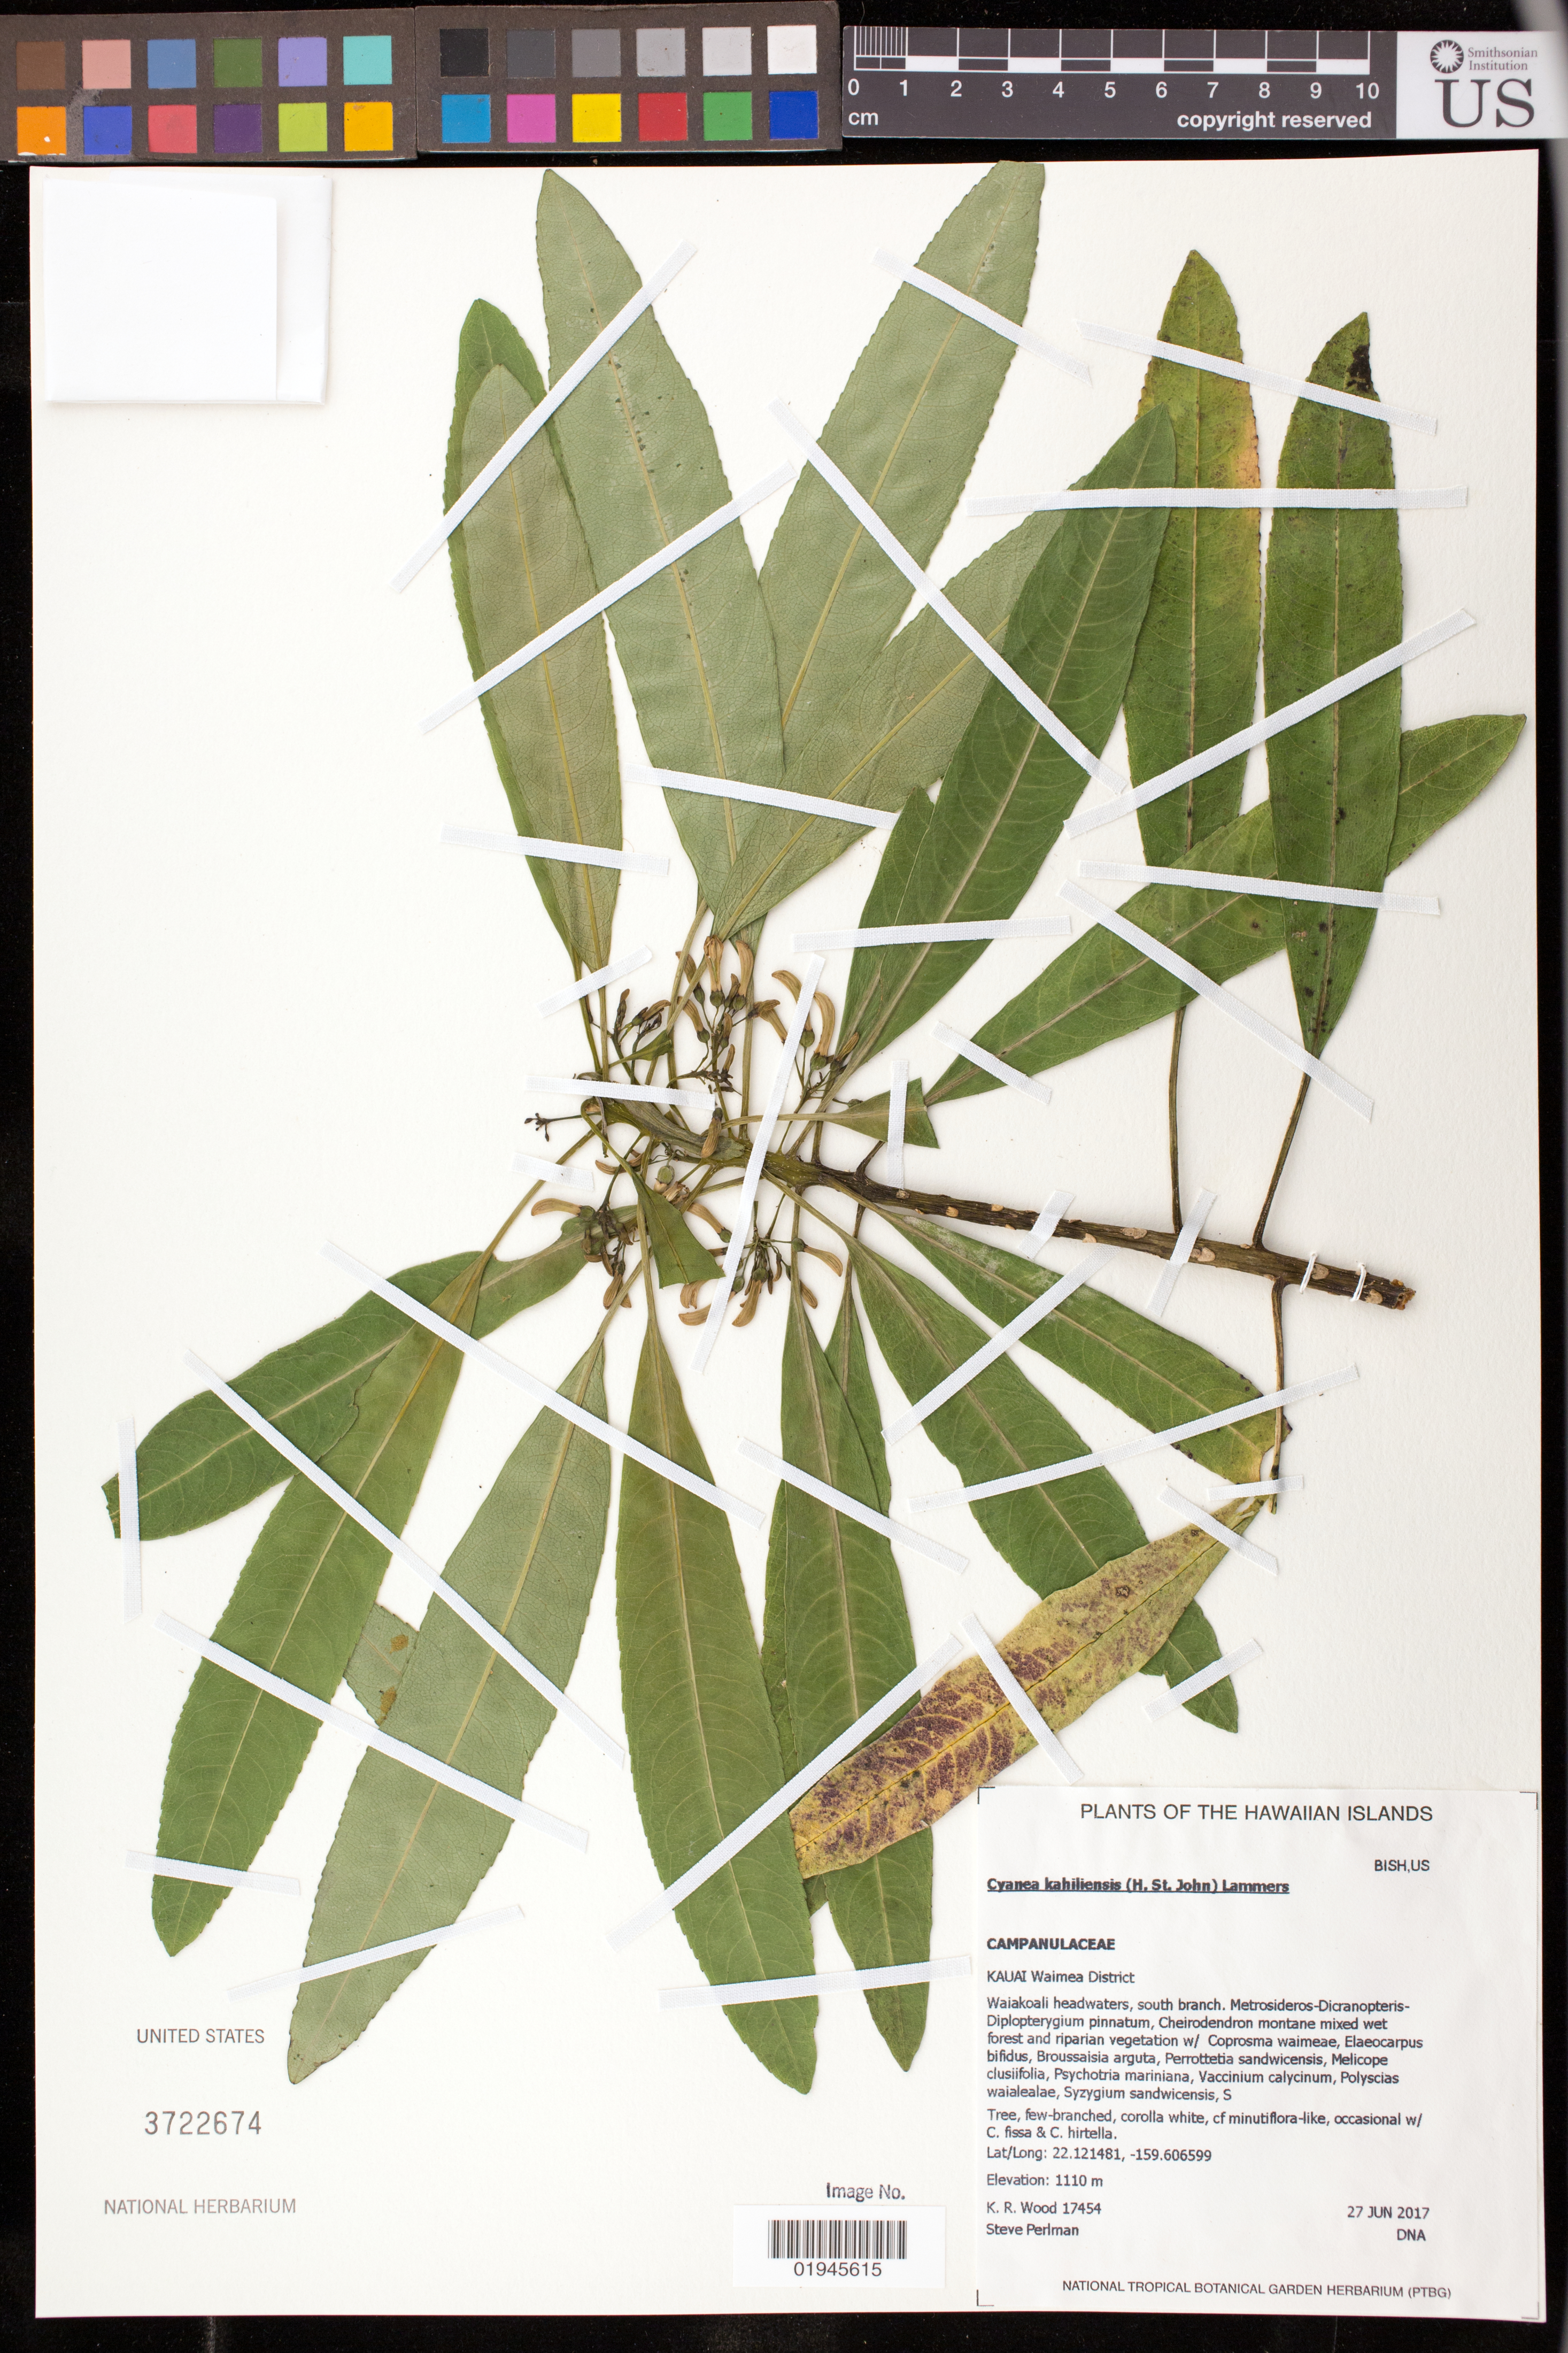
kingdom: Plantae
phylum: Tracheophyta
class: Magnoliopsida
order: Asterales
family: Campanulaceae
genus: Cyanea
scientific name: Cyanea kahiliensis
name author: (H. St. John) Lammers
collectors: K. R. Wood & S. P. Perlman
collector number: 17454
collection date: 2017-06-27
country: United States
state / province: Hawaii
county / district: Kauai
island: Kaua'i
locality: Waimea District, Waiakoali headwaters, south branch.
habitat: Montane mixed wet forest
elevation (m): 1110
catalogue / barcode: US 3722674